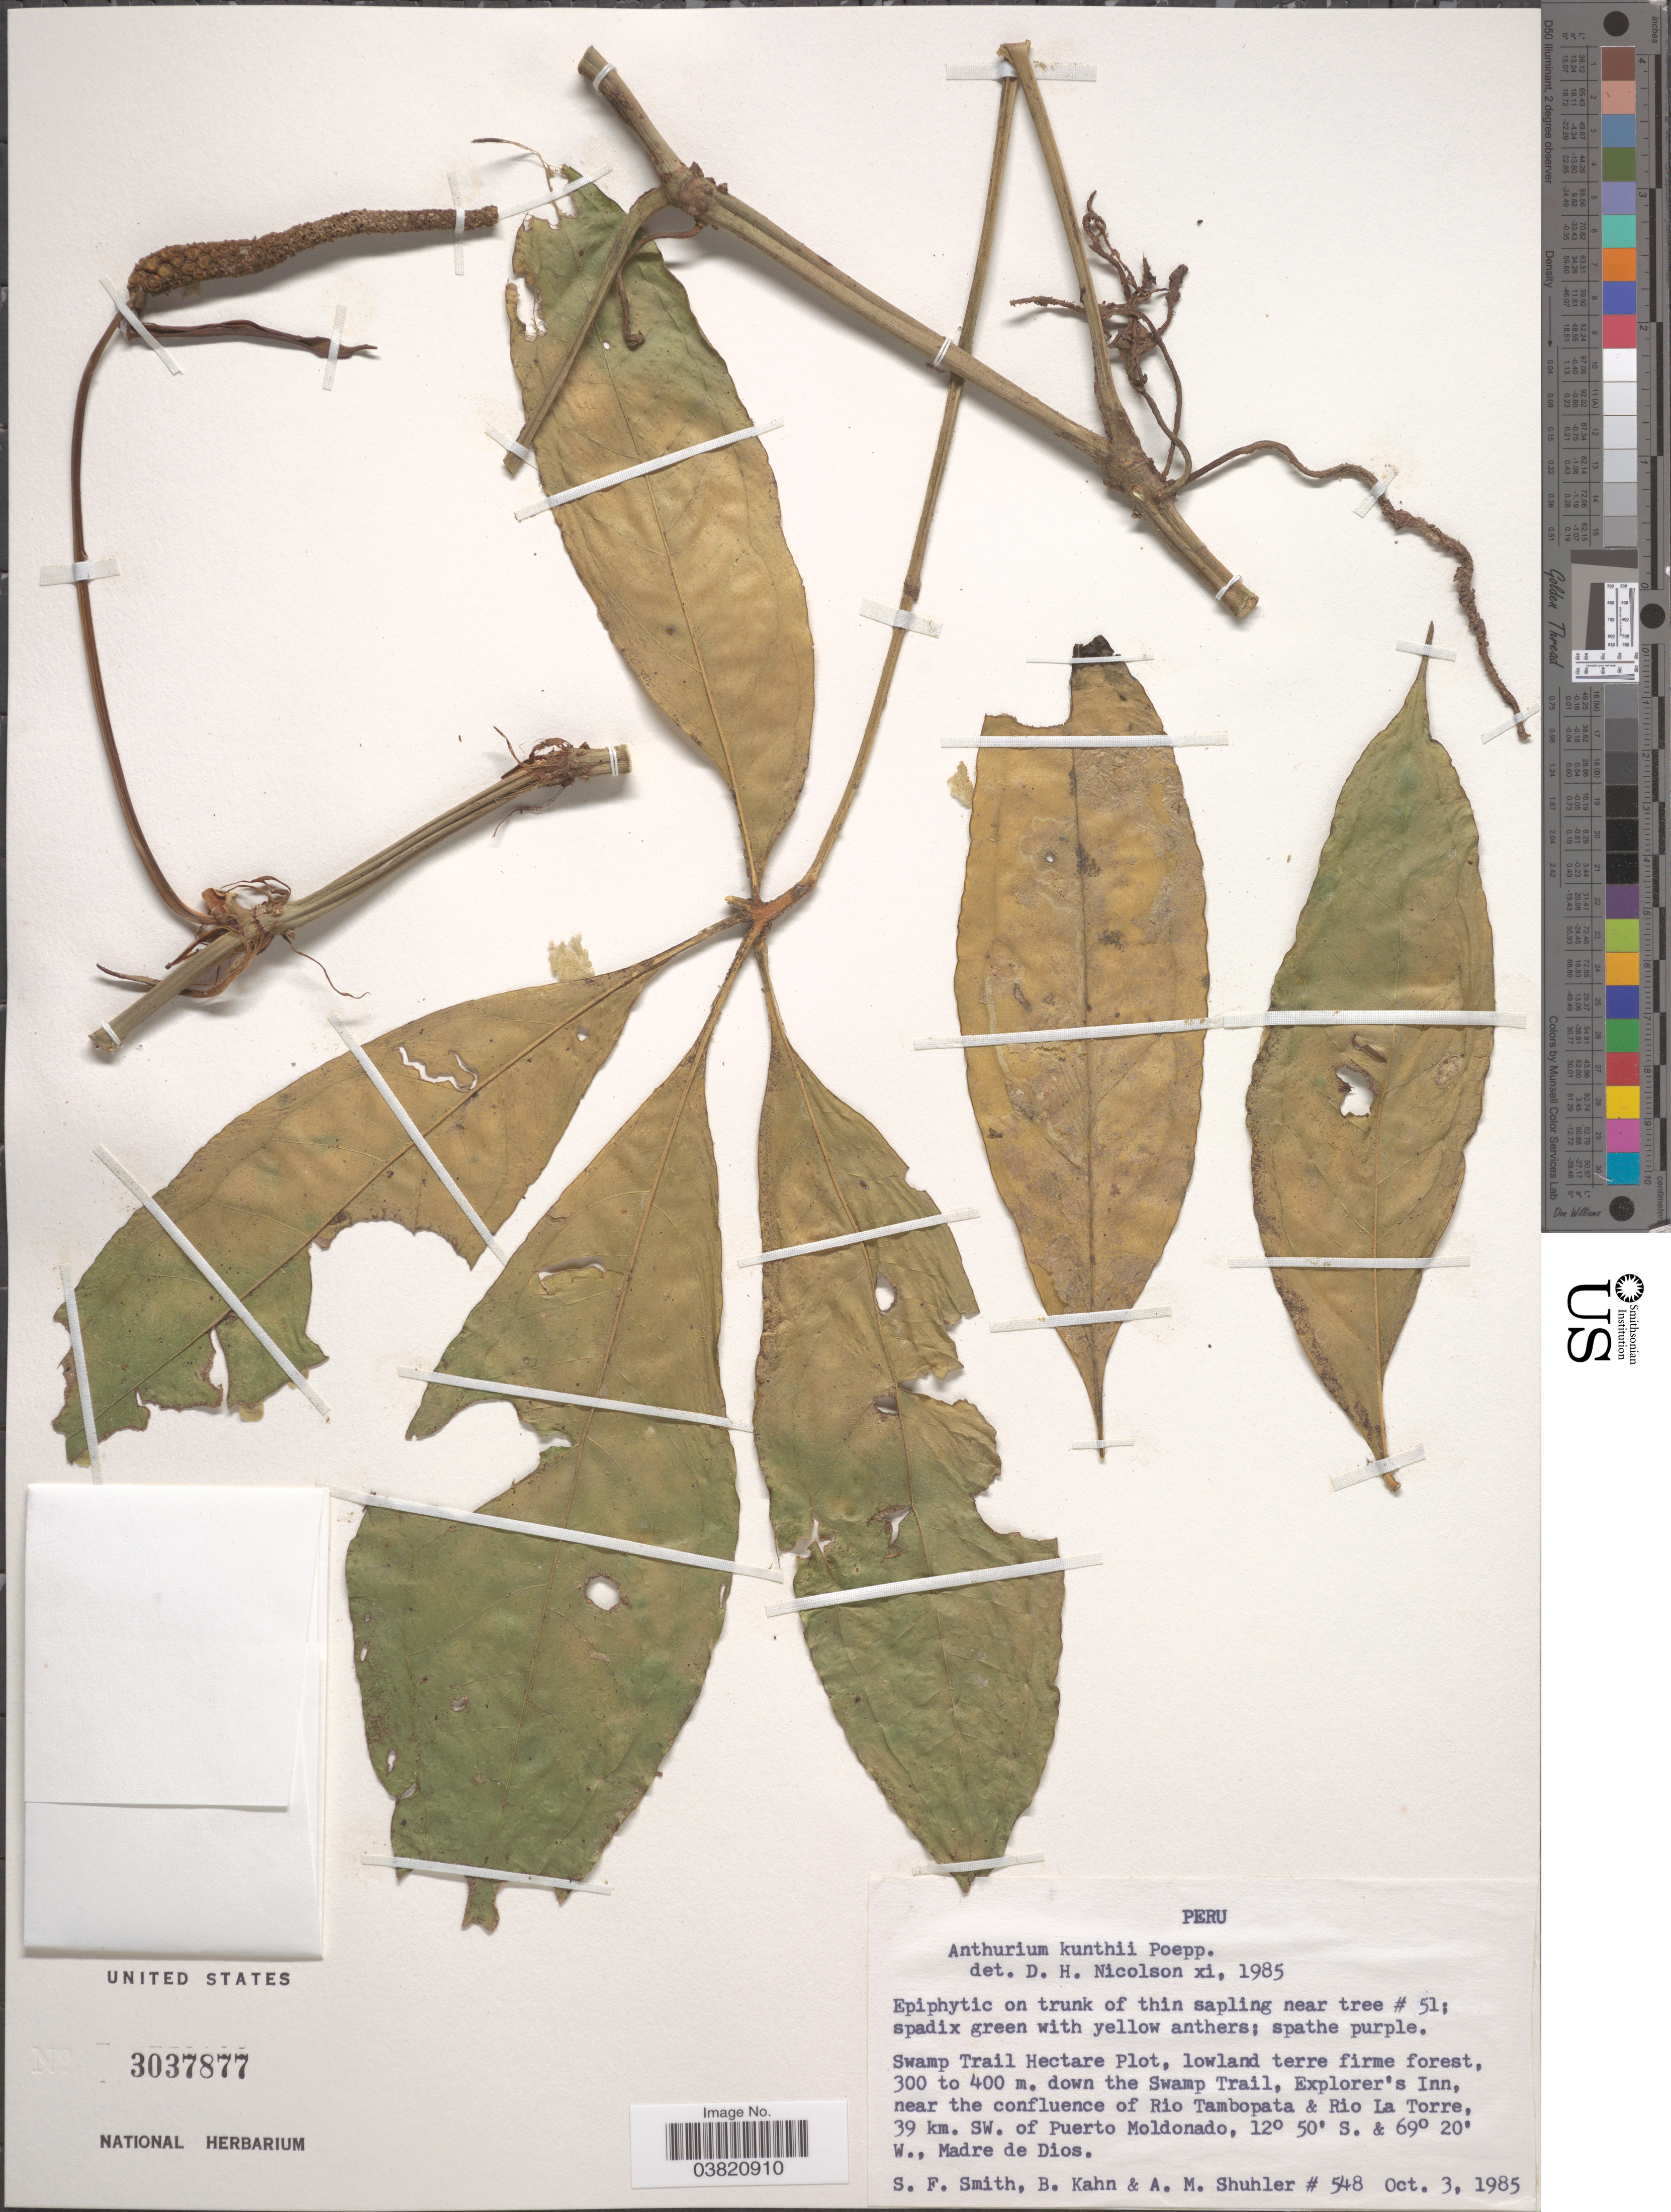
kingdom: Plantae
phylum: Tracheophyta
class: Liliopsida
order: Alismatales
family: Araceae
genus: Anthurium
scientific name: Anthurium kunthii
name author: Poepp.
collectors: S.F. Smith, B. Kahn & A. Shuhler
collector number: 548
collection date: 1985-10-03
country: Peru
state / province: Madre de Dios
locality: Swamp Trail Hectare Plot, lowland terre firme forest, 300 to 400 m. down the Swamp Trail, Explorer's Inn, near the confluence of Rio Tambopata & Rio La Torre, 39 km. SW. of Puerto Moldonado.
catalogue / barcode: US 3037877